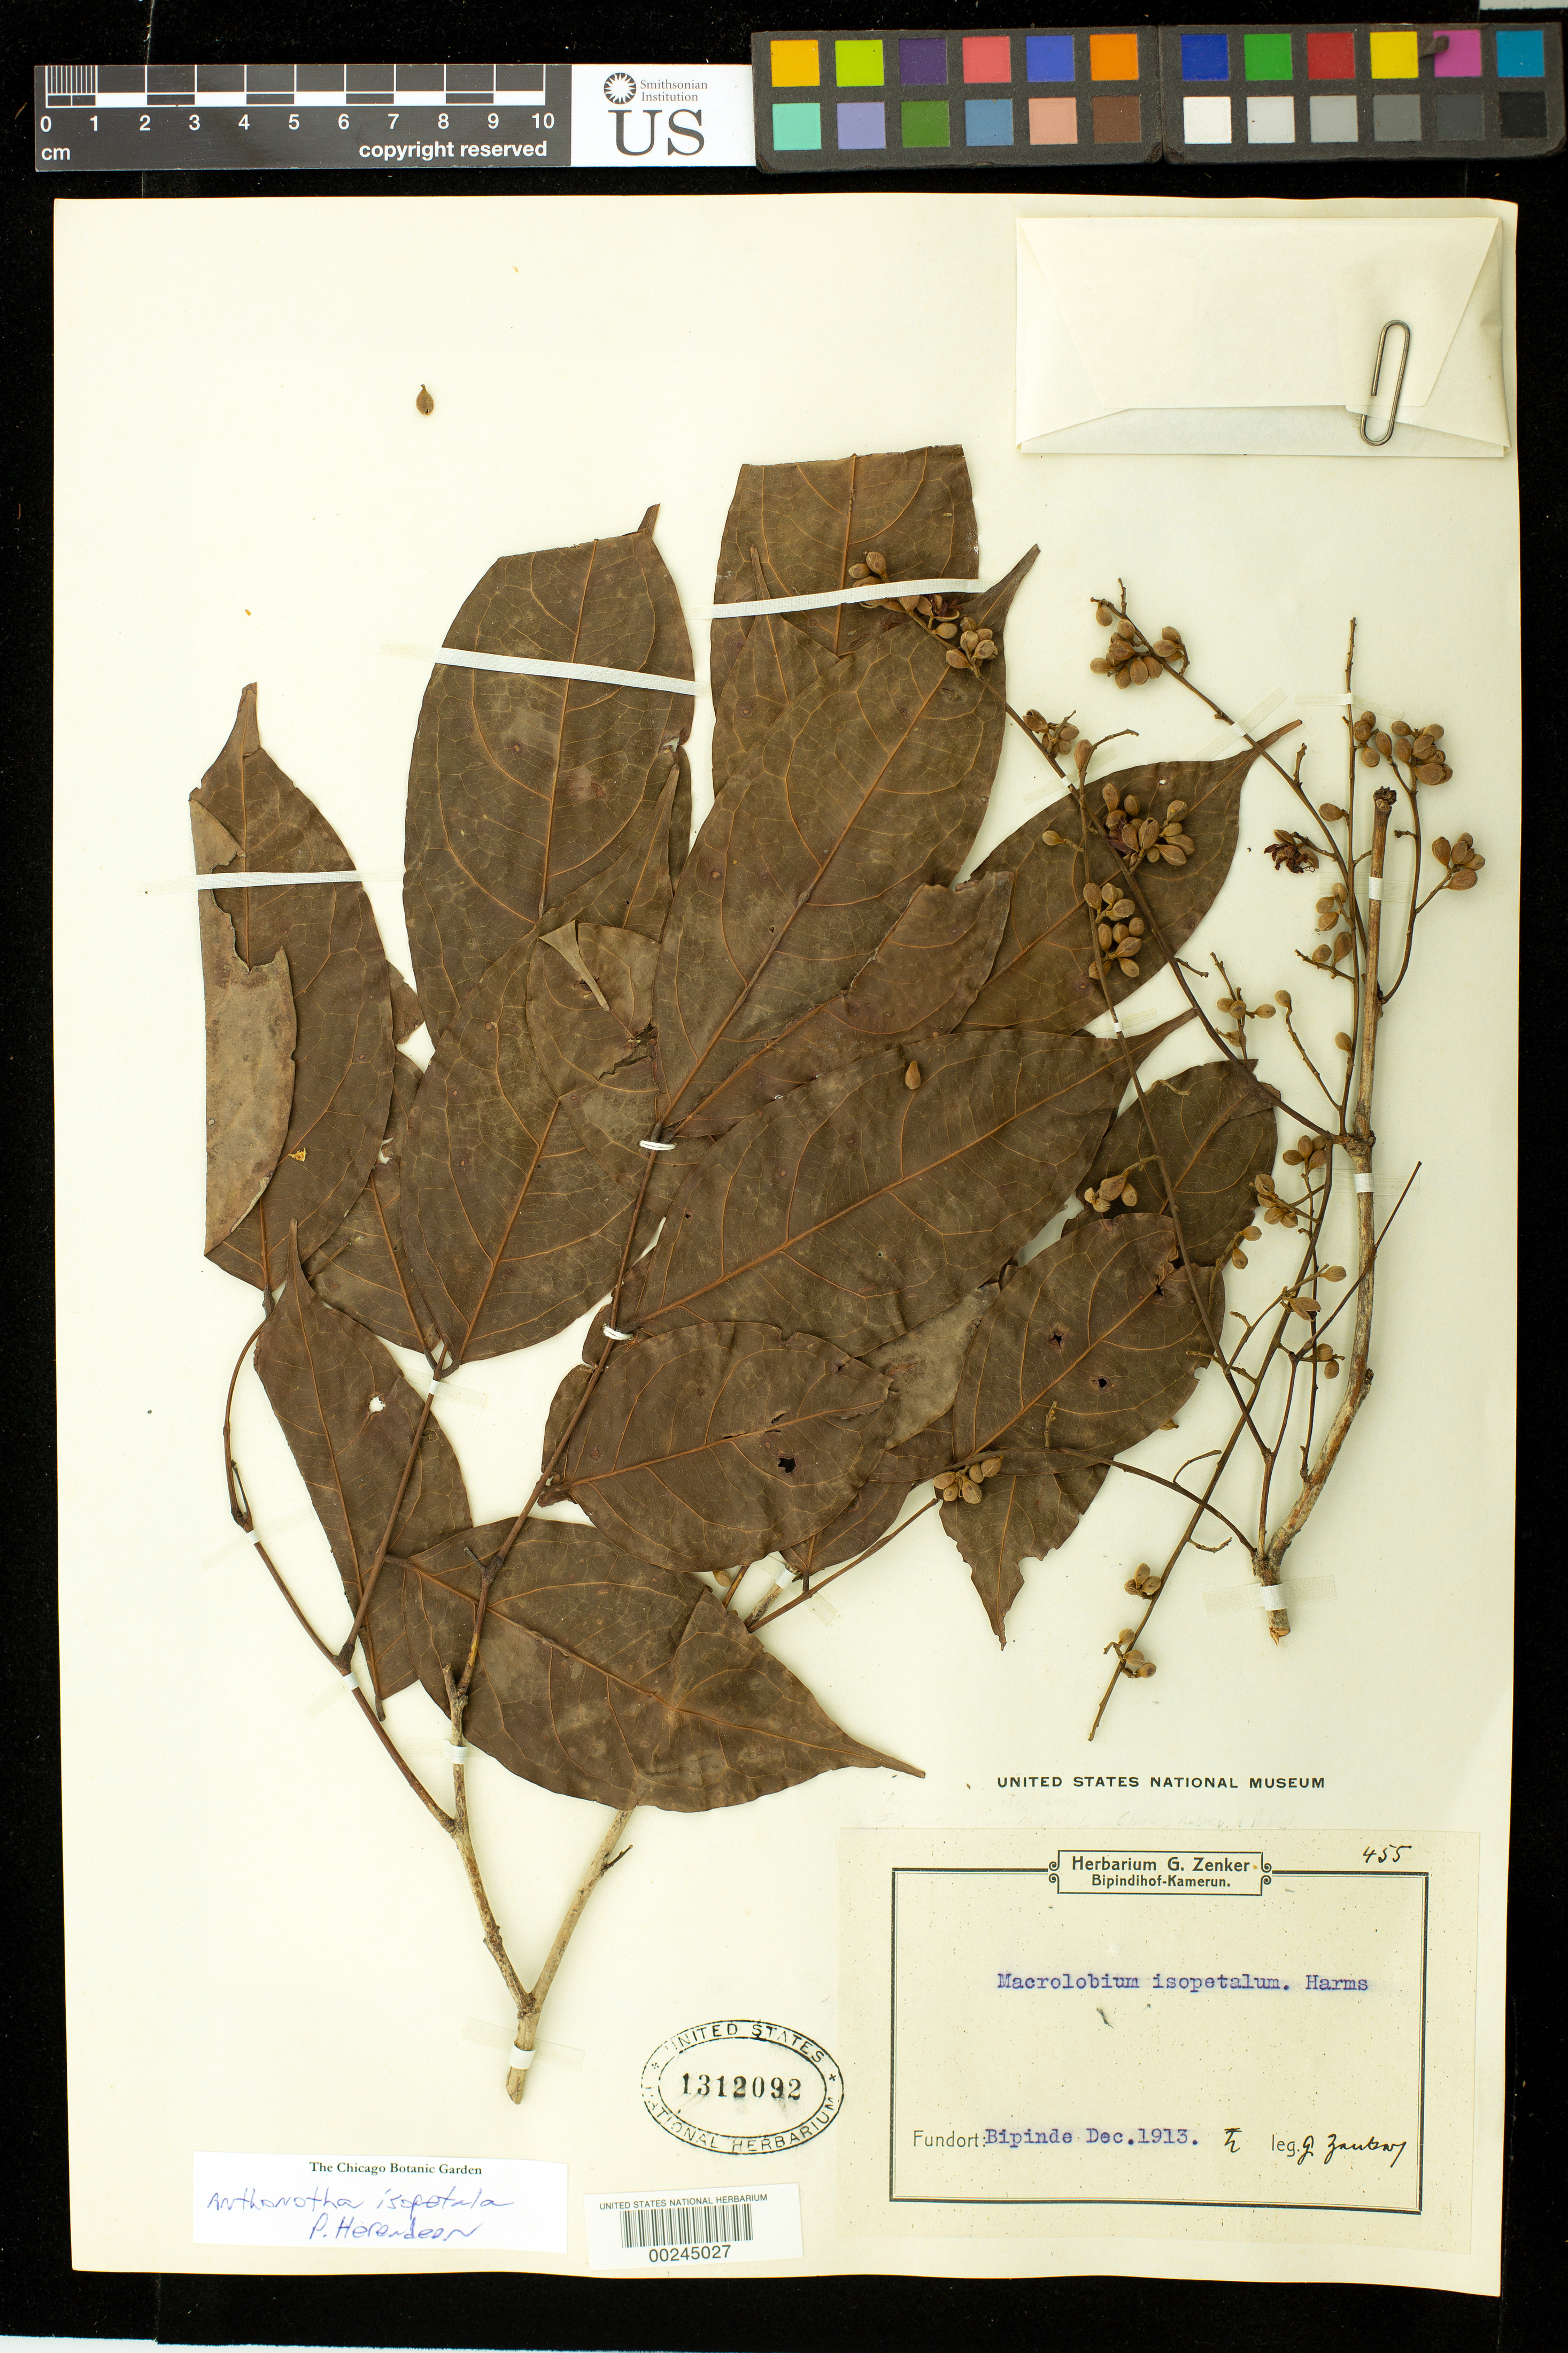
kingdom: Plantae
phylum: Tracheophyta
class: Magnoliopsida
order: Fabales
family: Fabaceae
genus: Macrolobium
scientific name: Macrolobium isopetalum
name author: Harms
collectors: G. A. Zenker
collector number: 455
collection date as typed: Dec 1913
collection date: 1913-12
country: Cameroon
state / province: Sud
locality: Bipinde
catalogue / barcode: US 1312092